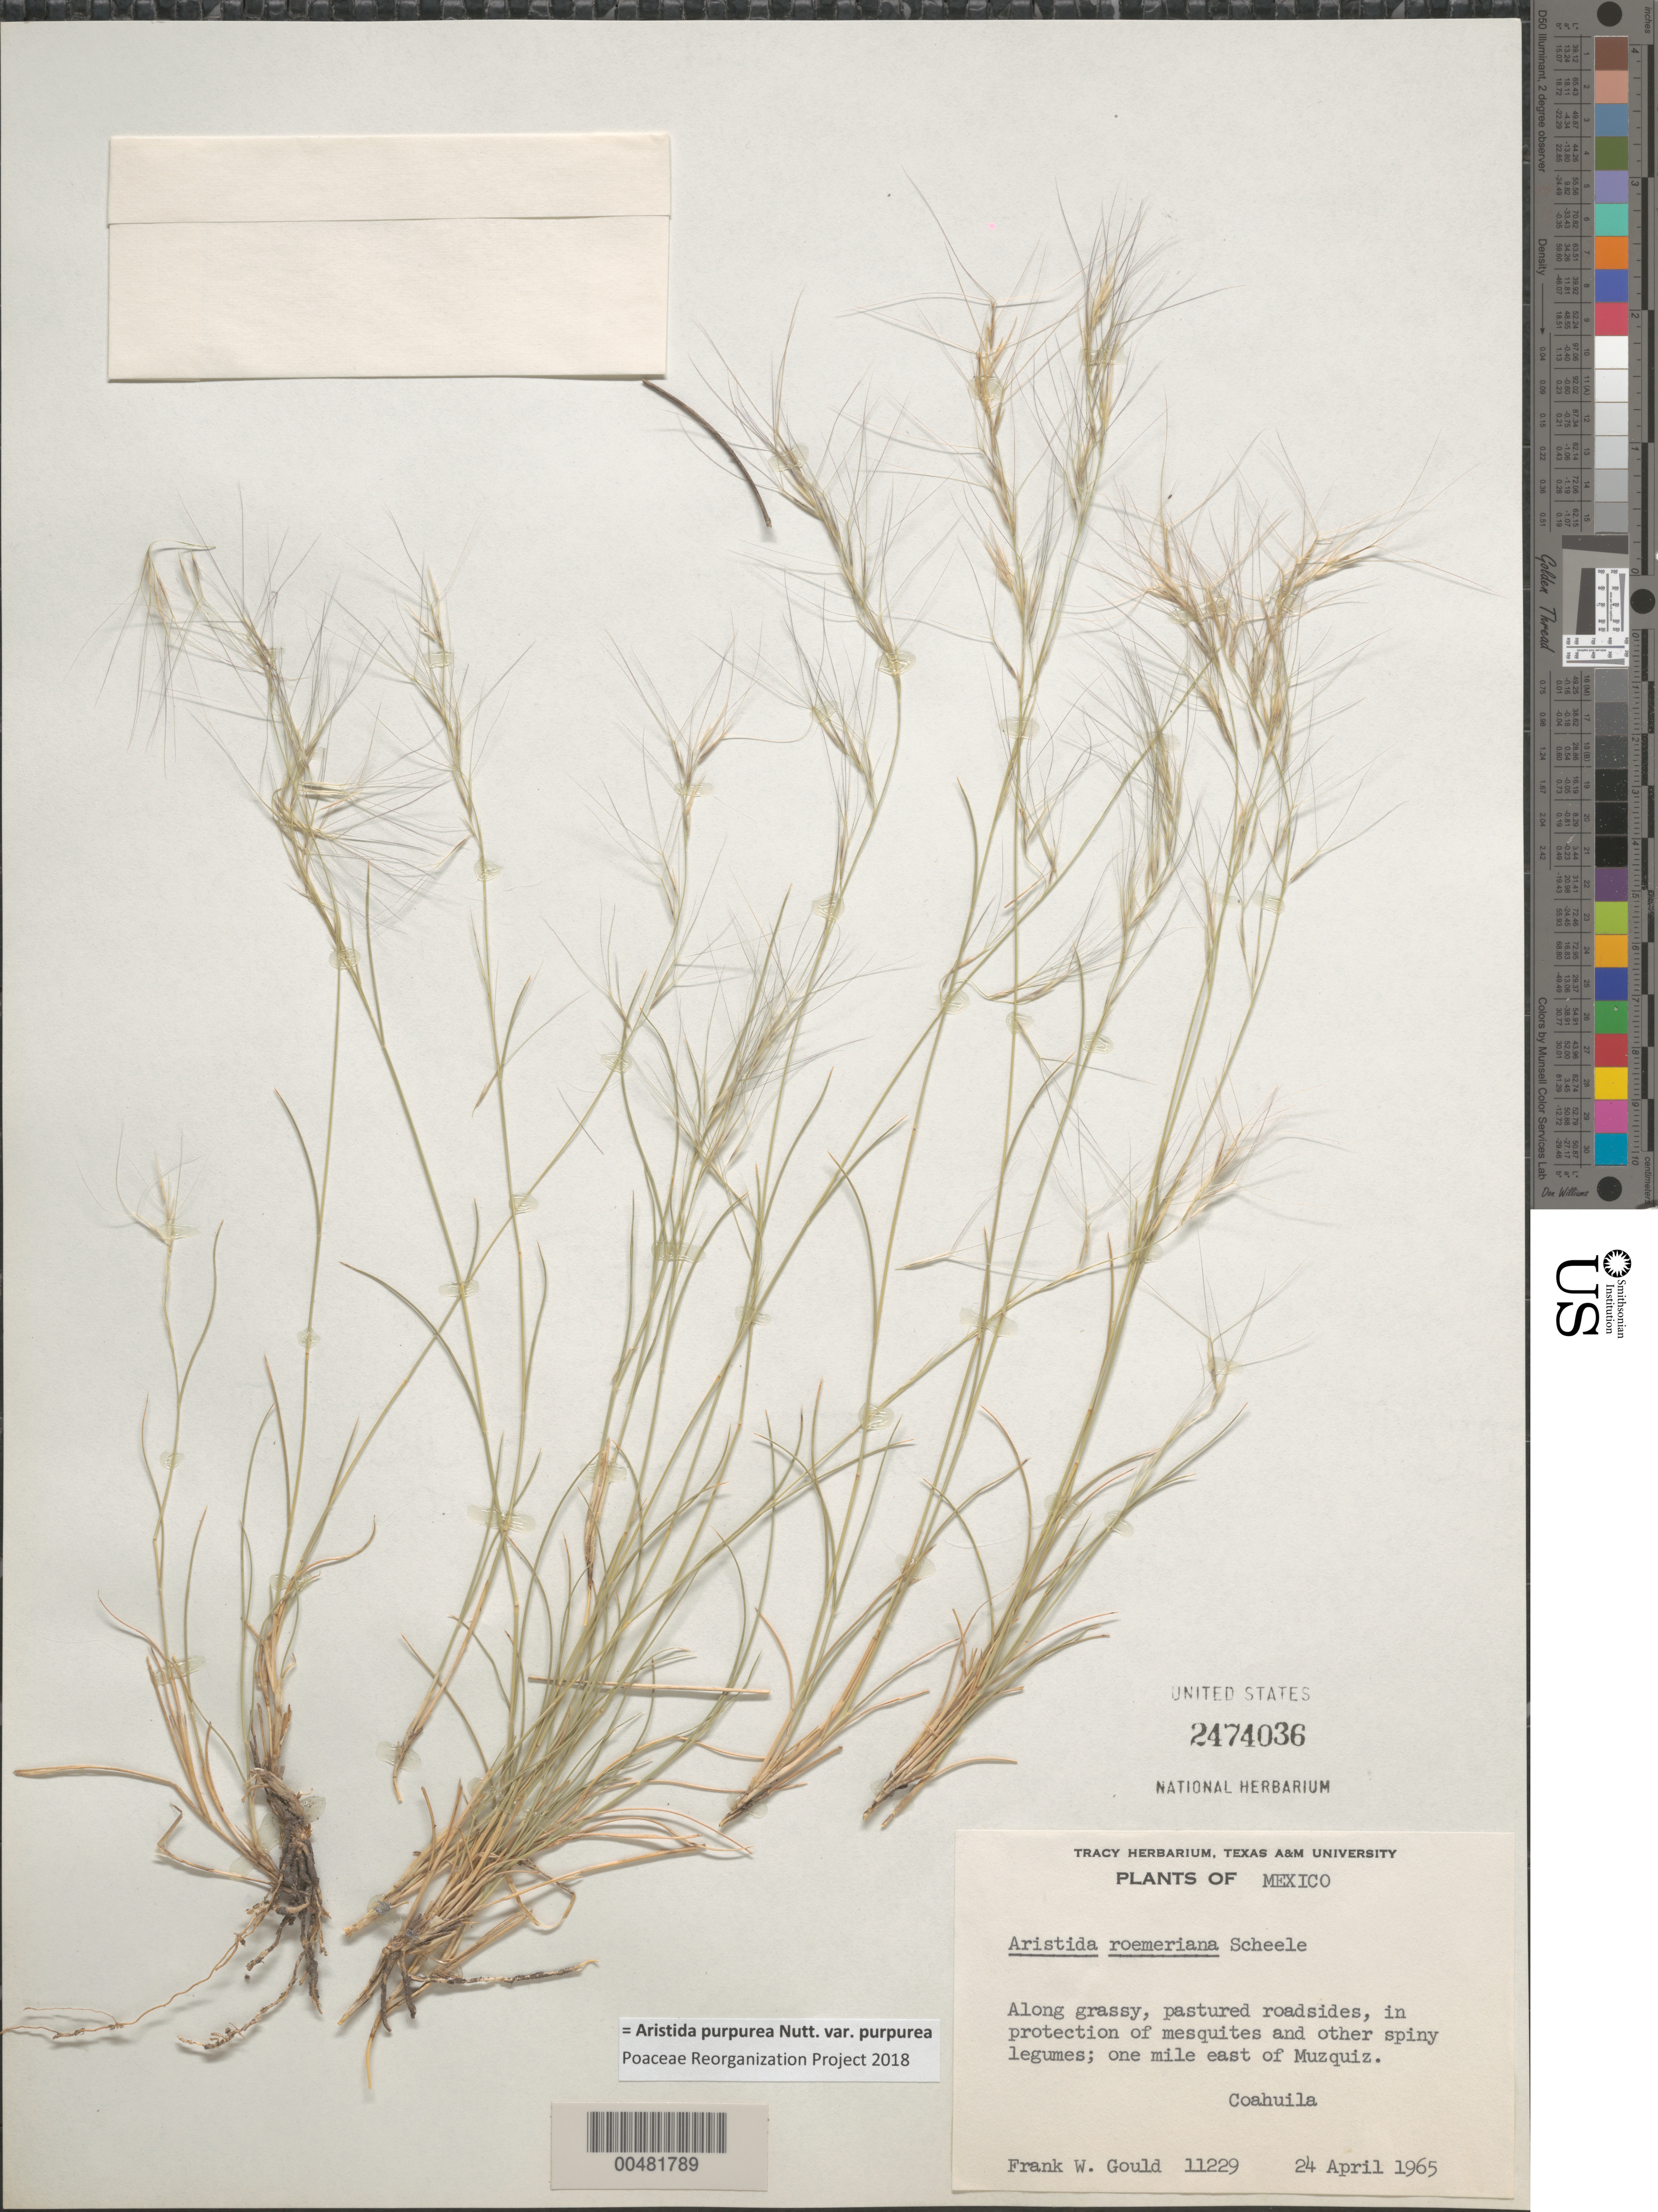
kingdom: Plantae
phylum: Tracheophyta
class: Liliopsida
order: Poales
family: Poaceae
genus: Aristida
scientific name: Aristida purpurea var. purpurea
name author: Nutt.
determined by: Poaceae Reorganization Project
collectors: F. W. Gould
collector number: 11229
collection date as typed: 24 Apr 1965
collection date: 1965-04-24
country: Mexico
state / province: Coahuila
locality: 1 mi E of Muzquiz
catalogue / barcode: US 2474036